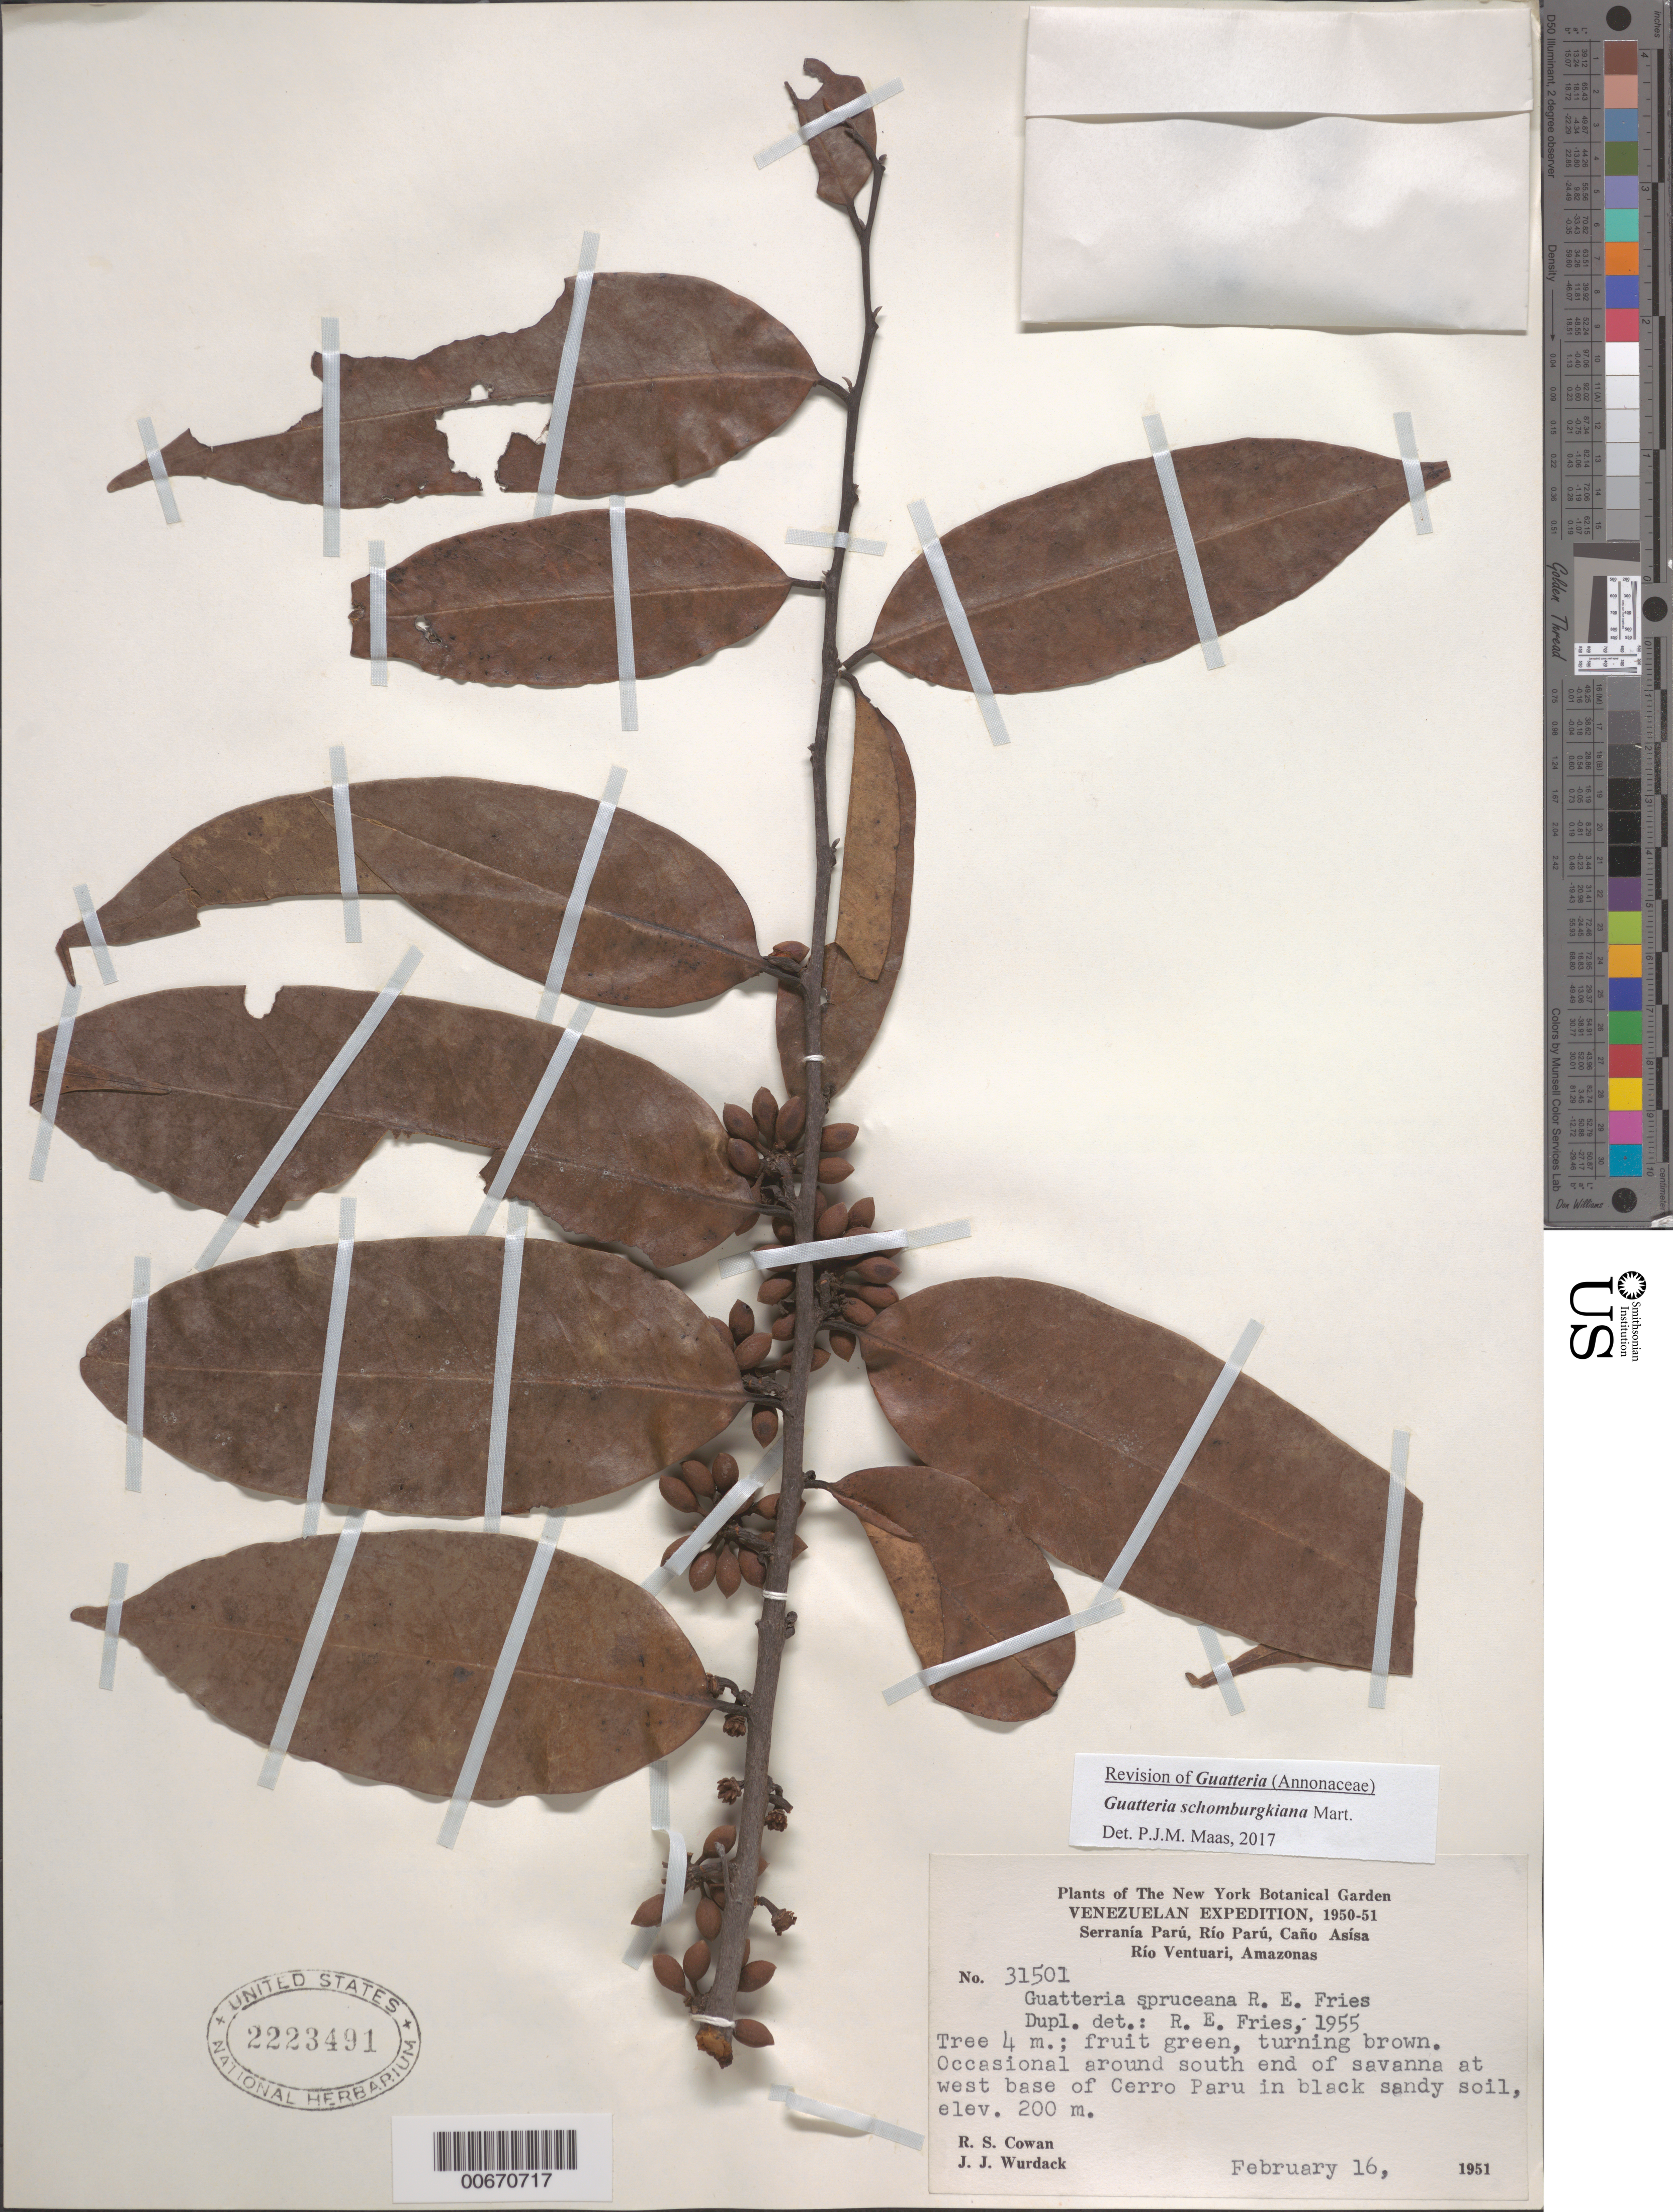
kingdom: Plantae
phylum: Tracheophyta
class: Magnoliopsida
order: Magnoliales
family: Annonaceae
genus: Guatteria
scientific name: Guatteria schomburgkiana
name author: Mart.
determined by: Maas, Paul J.; Maas, H.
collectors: R. S. Cowan & J. J. Wurdack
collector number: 31501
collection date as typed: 16-Feb-51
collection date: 1951-02-16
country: Venezuela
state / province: Amazonas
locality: Cerro Parú, Río Ventuari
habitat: Black sandy soil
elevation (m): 200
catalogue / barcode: US 2223491